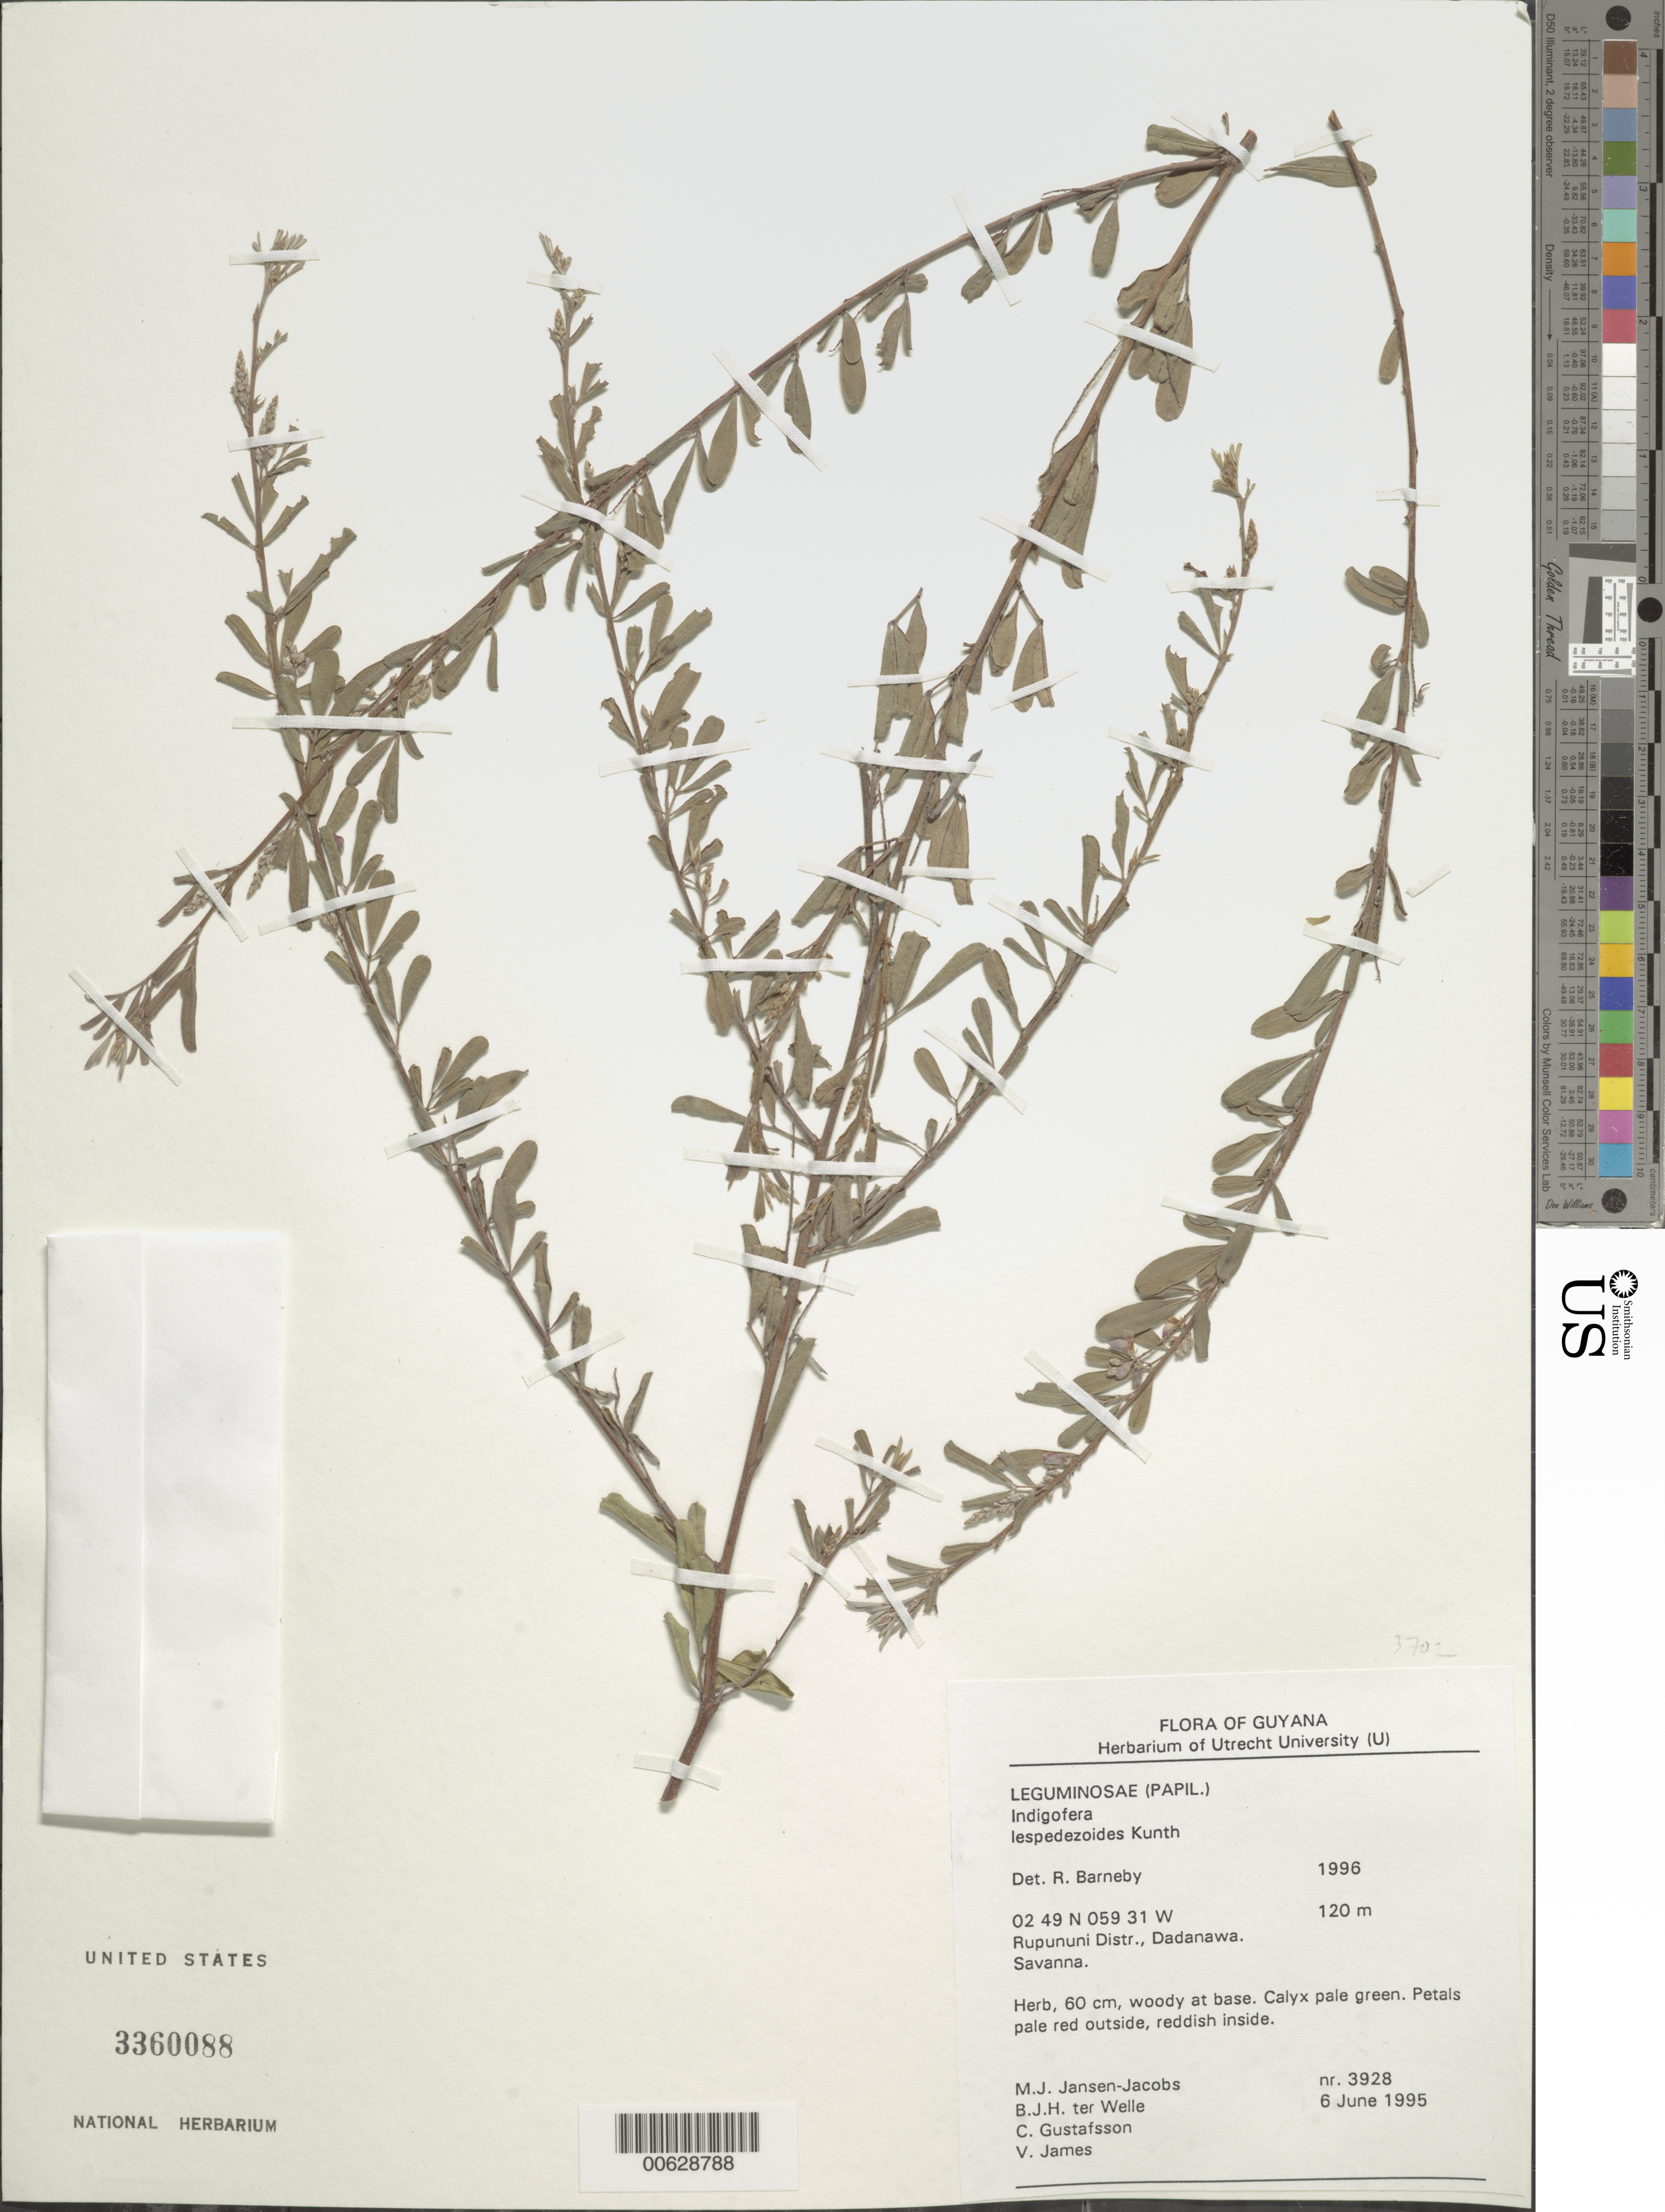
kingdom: Plantae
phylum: Tracheophyta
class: Magnoliopsida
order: Fabales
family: Fabaceae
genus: Indigofera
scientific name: Indigofera lespedezioides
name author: Kunth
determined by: Barneby, Rupert C., (NY)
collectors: M. J. Jansen-Jacobs, B. Welle, C. G. Gustafsson & V. James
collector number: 3928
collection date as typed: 6-Jun-95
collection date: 1995-06-06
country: Guyana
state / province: U. Takutu-U. Essequibo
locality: Dadanawa, Rupununi River, Rupununi District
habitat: Savanna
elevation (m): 120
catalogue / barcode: US 3360088